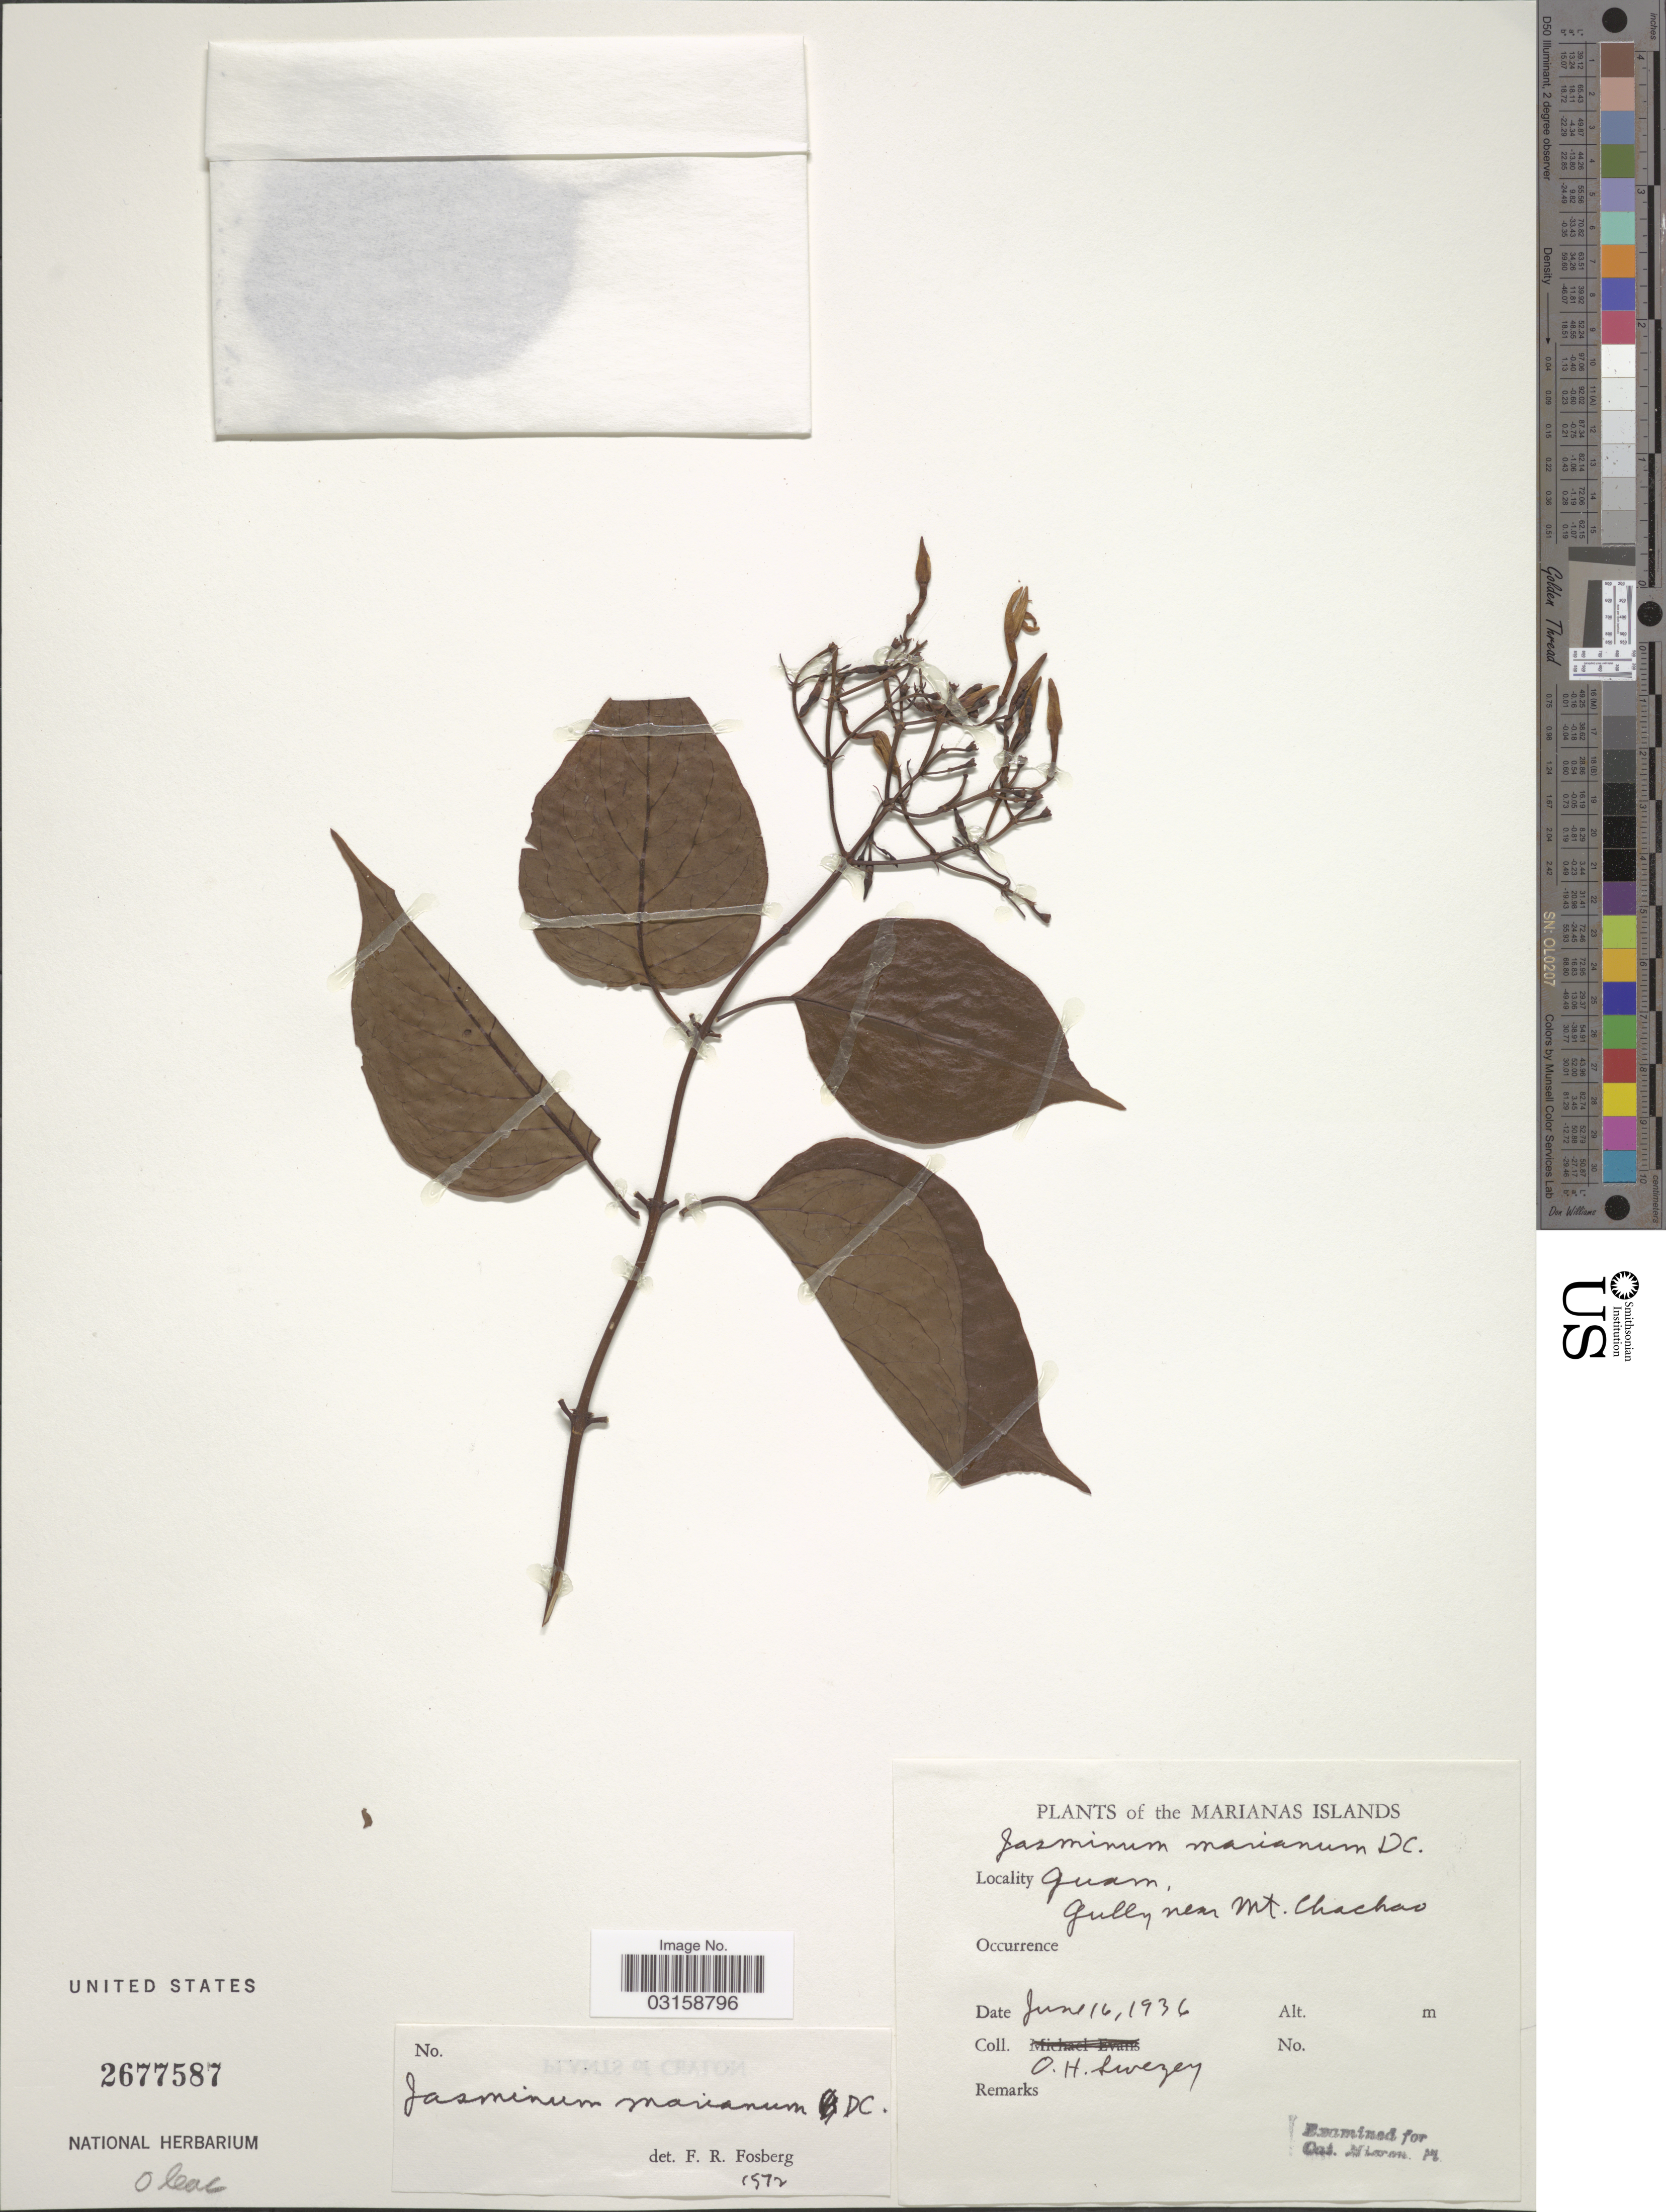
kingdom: Plantae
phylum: Tracheophyta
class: Magnoliopsida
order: Lamiales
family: Oleaceae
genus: Jasminum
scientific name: Jasminum marianum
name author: DC.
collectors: O. H. Swezey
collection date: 1936-06-16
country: Guam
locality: Mariannas Islands. Gully near Mt. Chachao.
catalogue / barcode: US 2677587